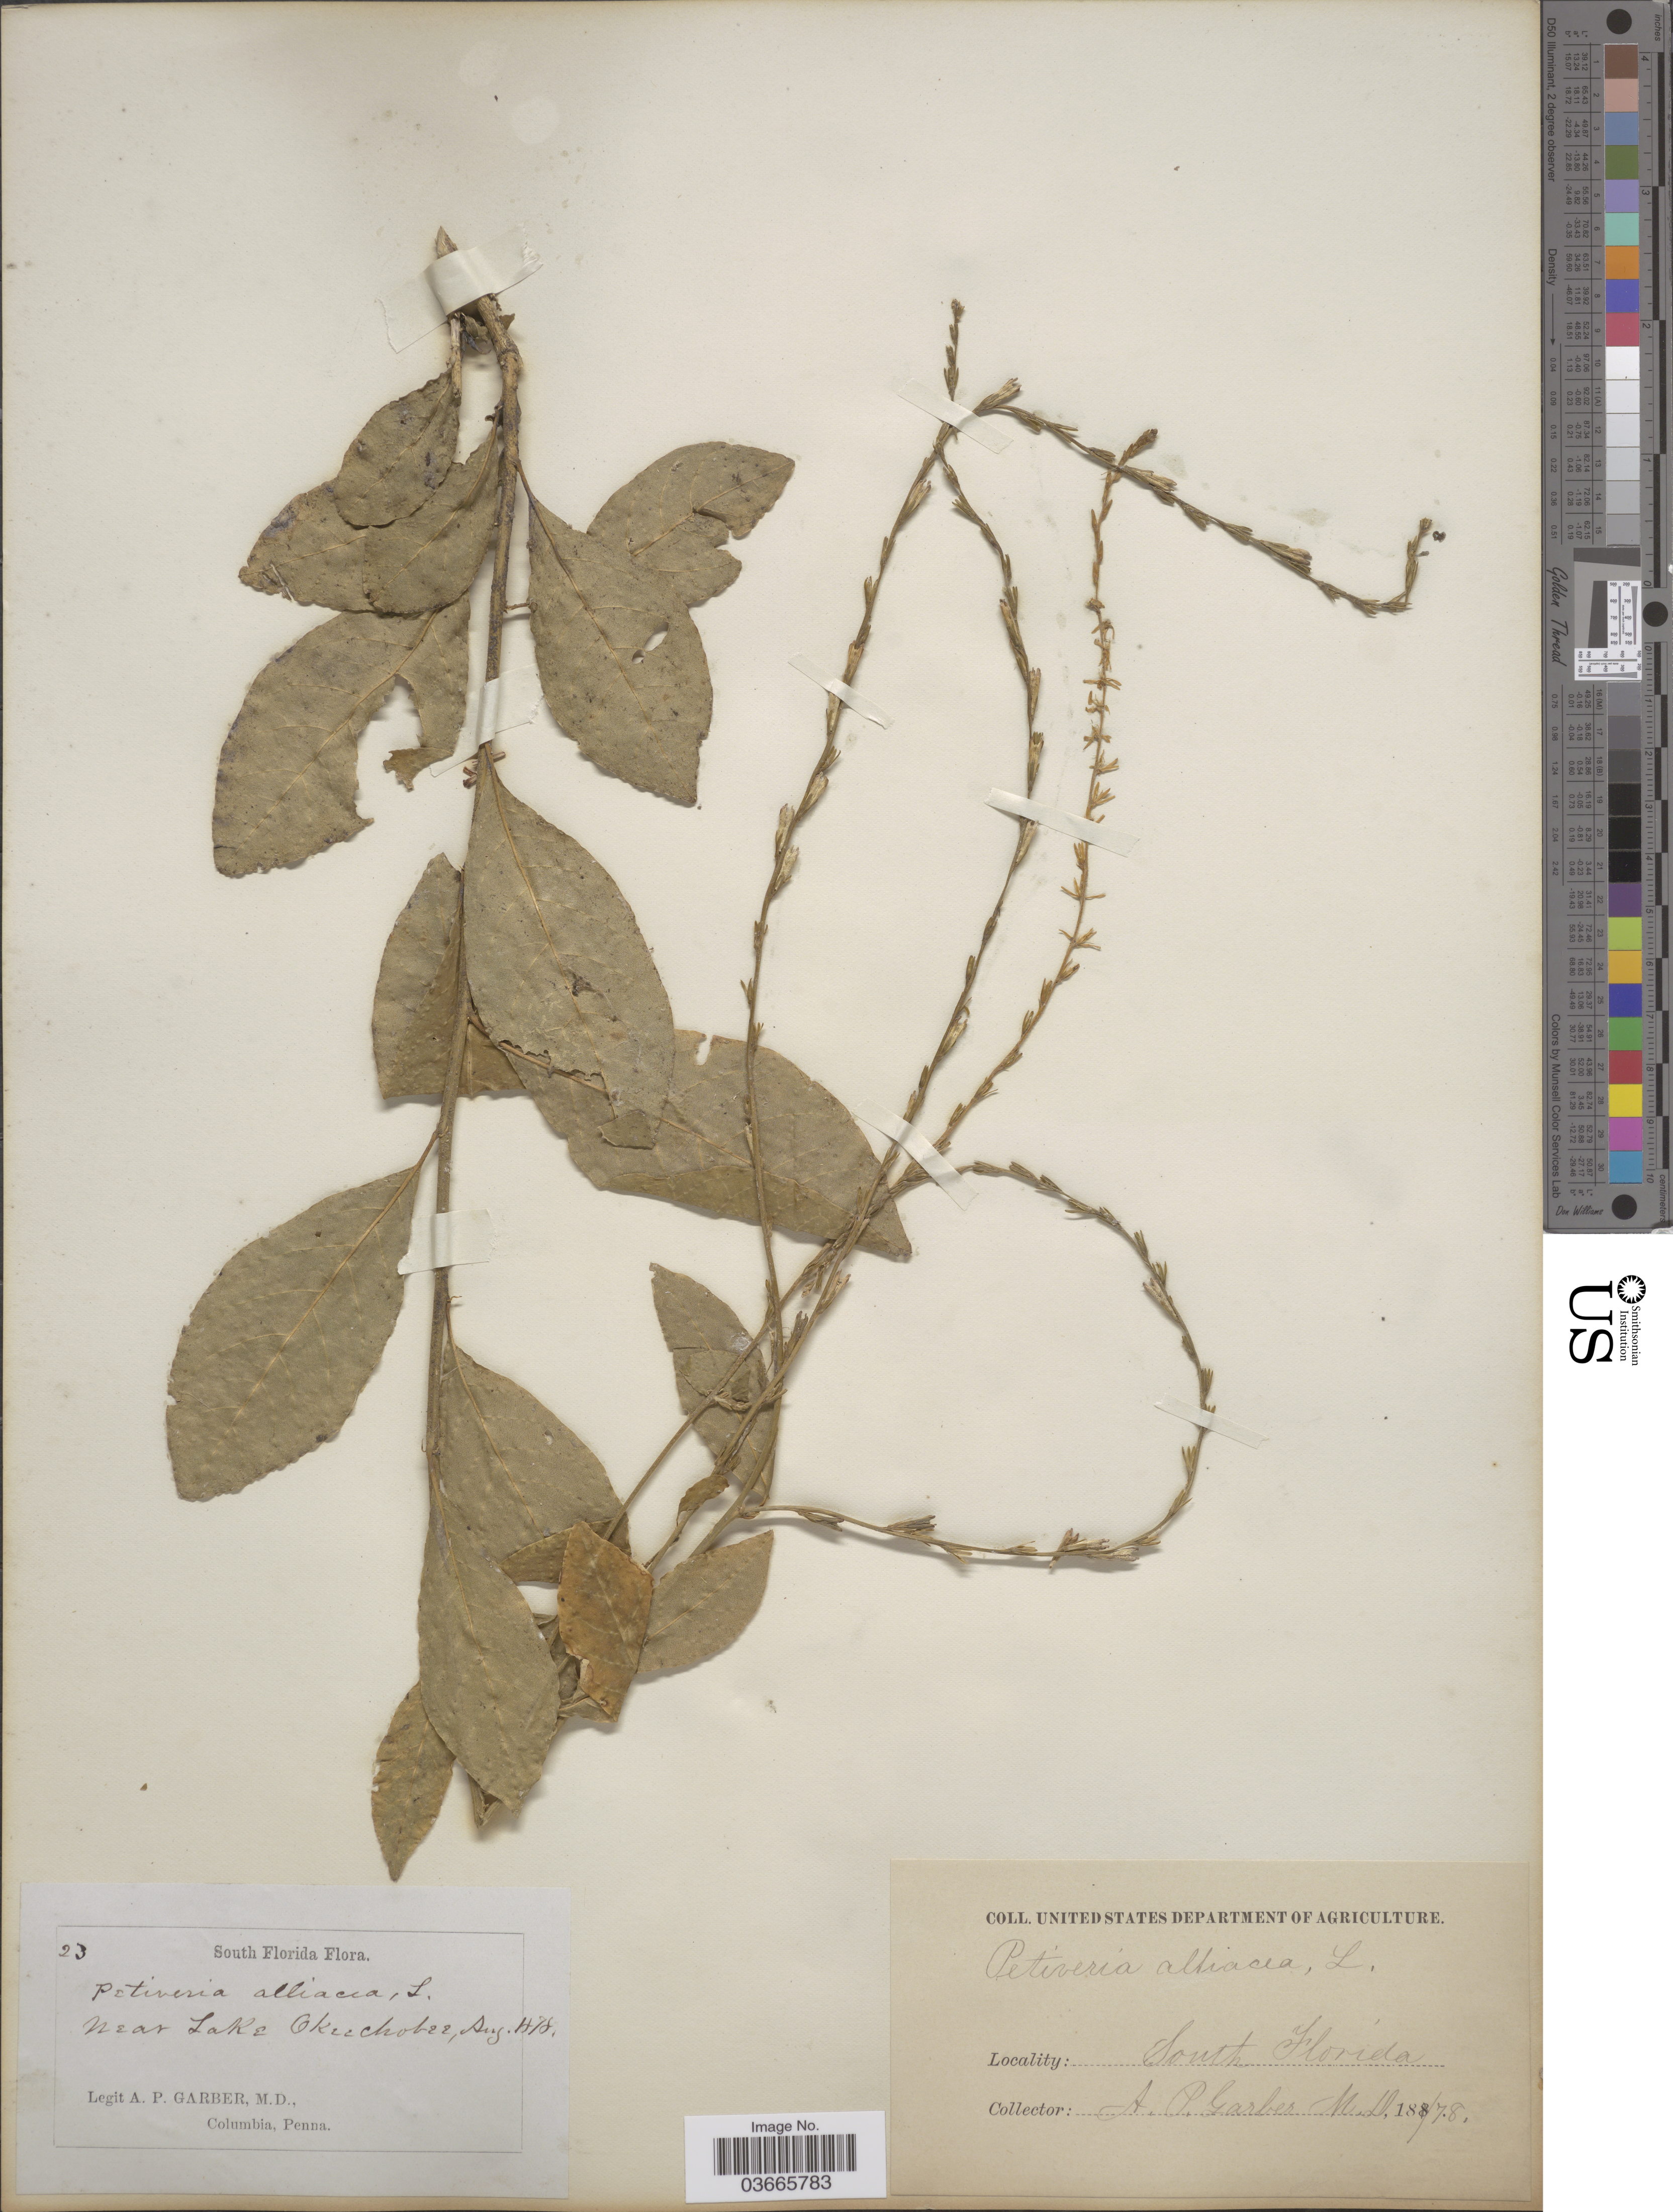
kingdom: Plantae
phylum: Tracheophyta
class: Magnoliopsida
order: Caryophyllales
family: Phytolaccaceae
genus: Petiveria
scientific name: Petiveria alliacea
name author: L.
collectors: A. P. Garber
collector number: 23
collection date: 1878-08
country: United States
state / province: Florida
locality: South Florida. Near Lake Okeechobee.